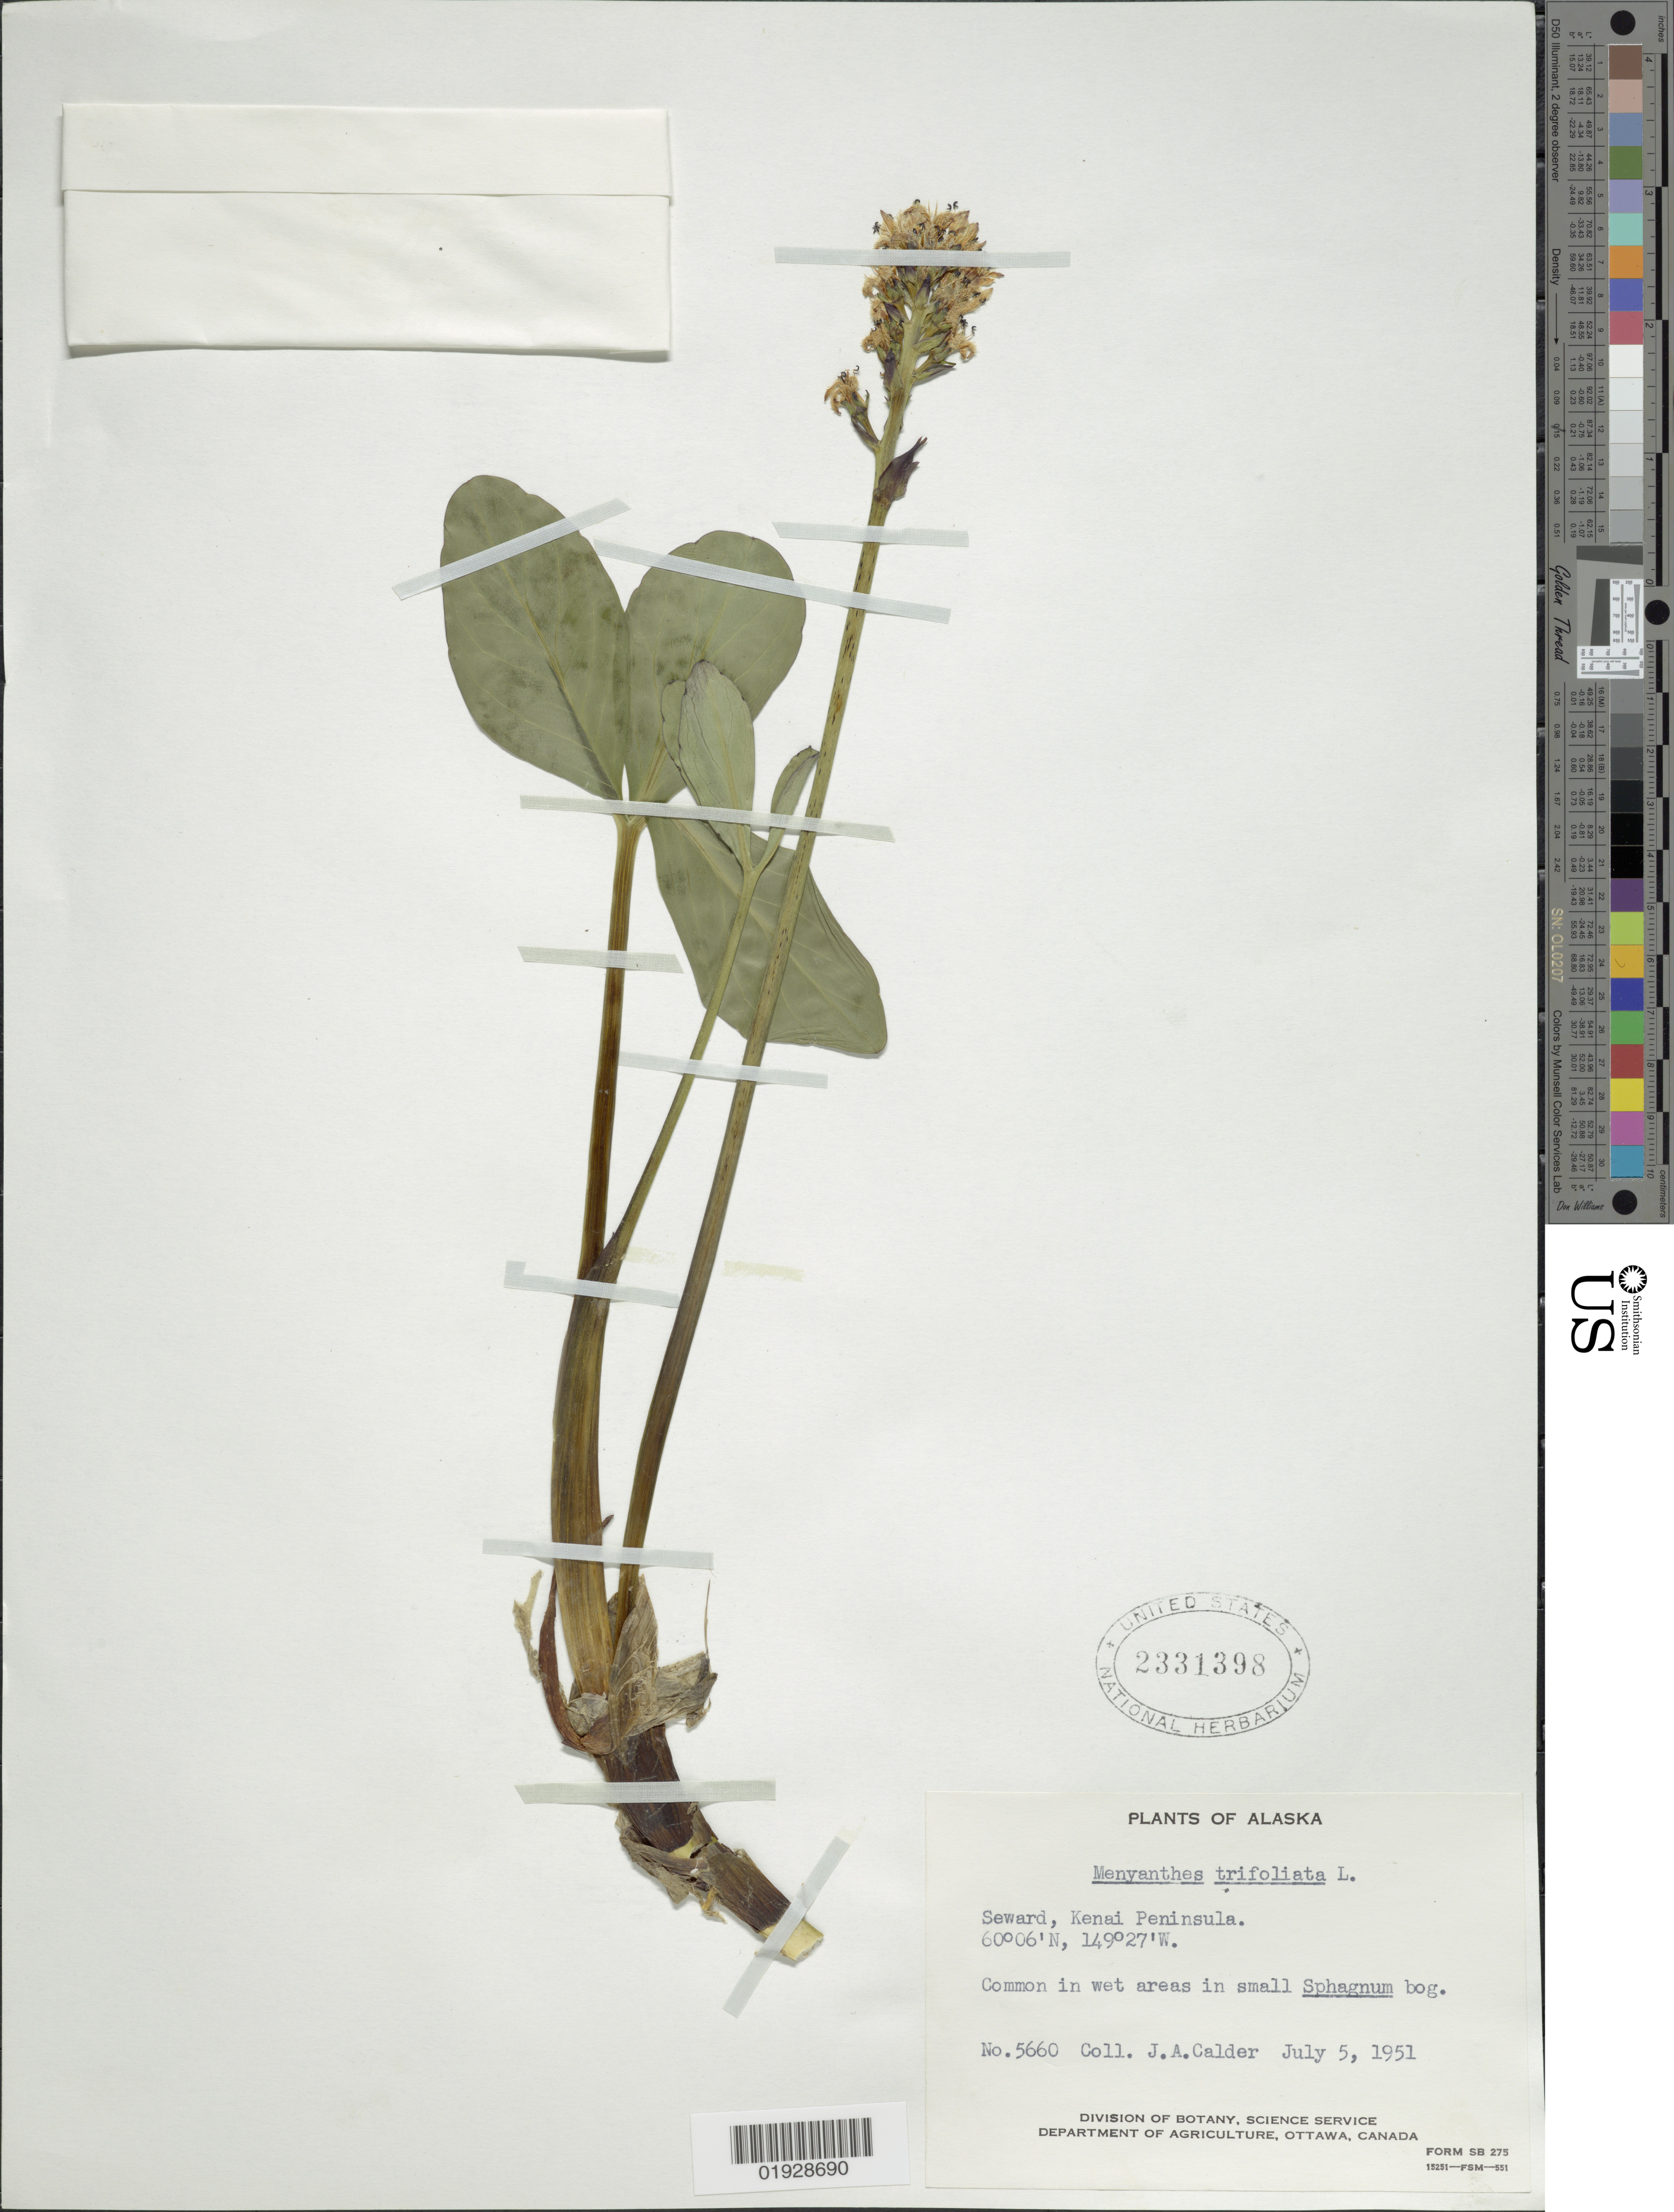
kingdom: Plantae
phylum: Tracheophyta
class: Magnoliopsida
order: Asterales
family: Menyanthaceae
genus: Menyanthes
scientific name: Menyanthes trifoliata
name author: L.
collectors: J. A. Calder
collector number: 5660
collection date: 1951-07-05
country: United States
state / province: Alaska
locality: Seward, Kenai Peninsula.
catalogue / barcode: US 2331398